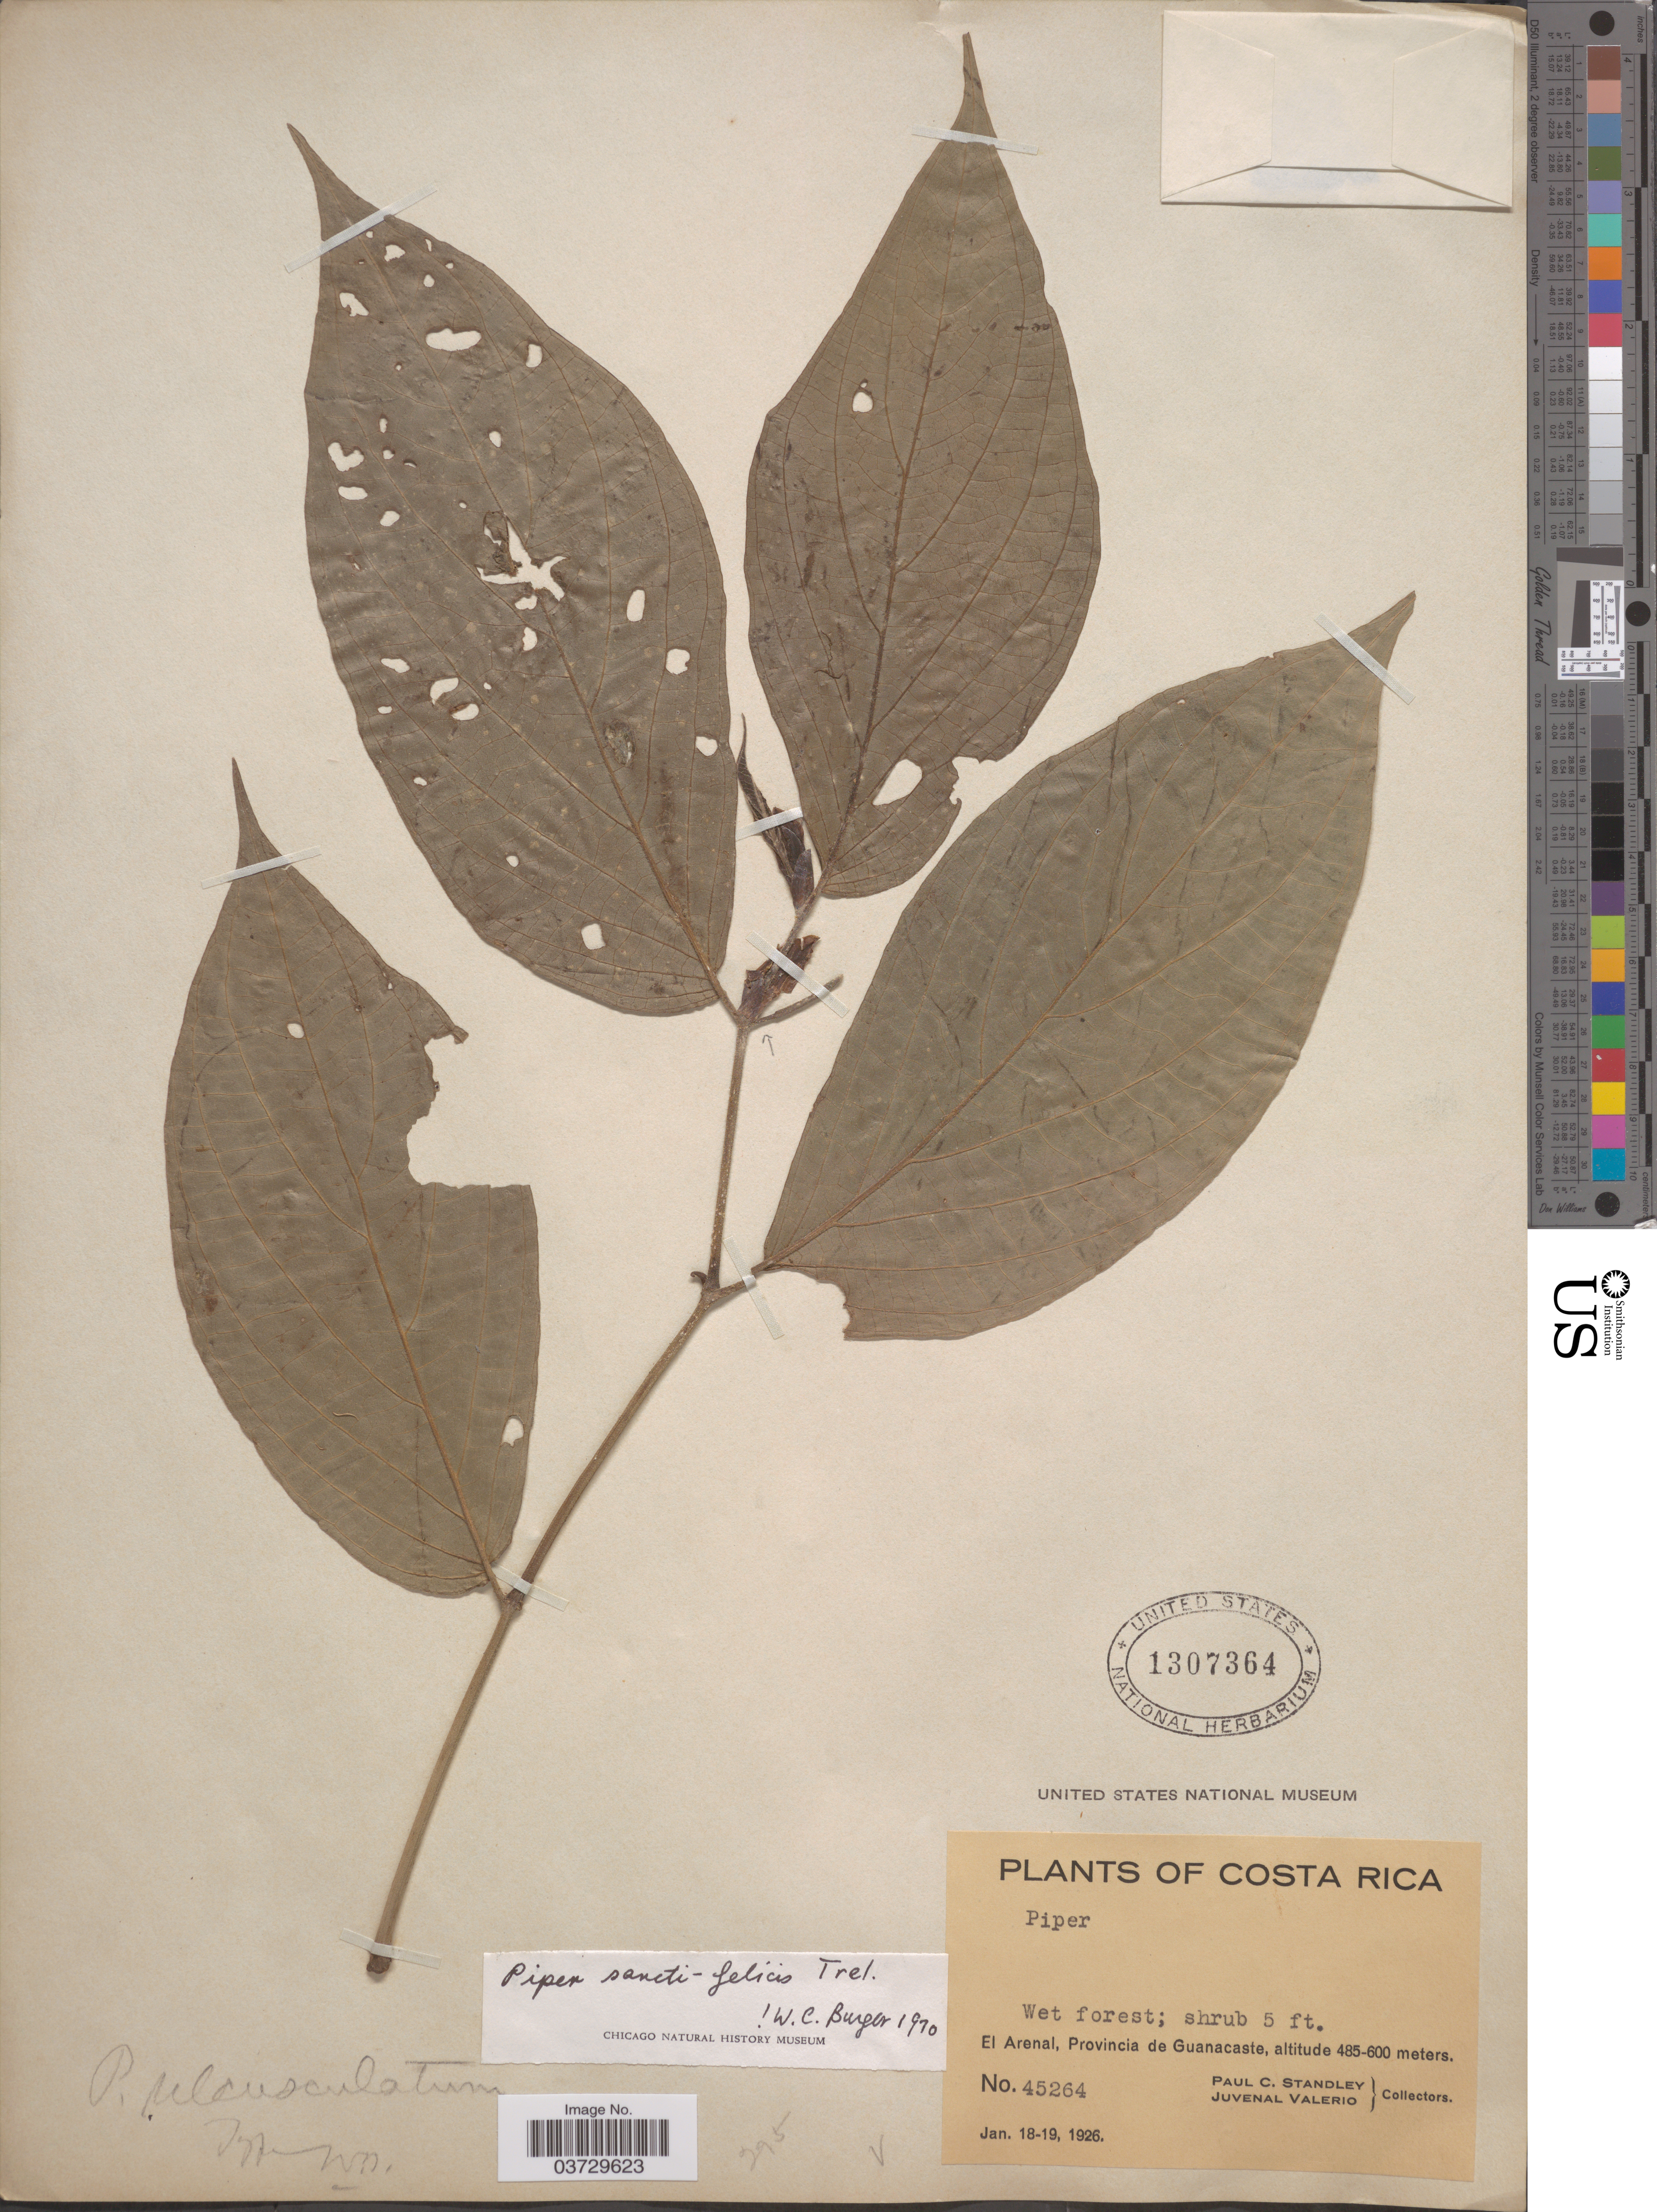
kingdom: Plantae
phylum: Tracheophyta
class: Magnoliopsida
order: Piperales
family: Piperaceae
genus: Piper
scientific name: Piper sancti-felicis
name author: Trel.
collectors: P. C. Standley & J. Valerio R.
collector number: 45264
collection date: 1926-01-18/1926-01-19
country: Costa Rica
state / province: Guanacaste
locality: El Arenal.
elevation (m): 485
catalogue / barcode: US 1307364